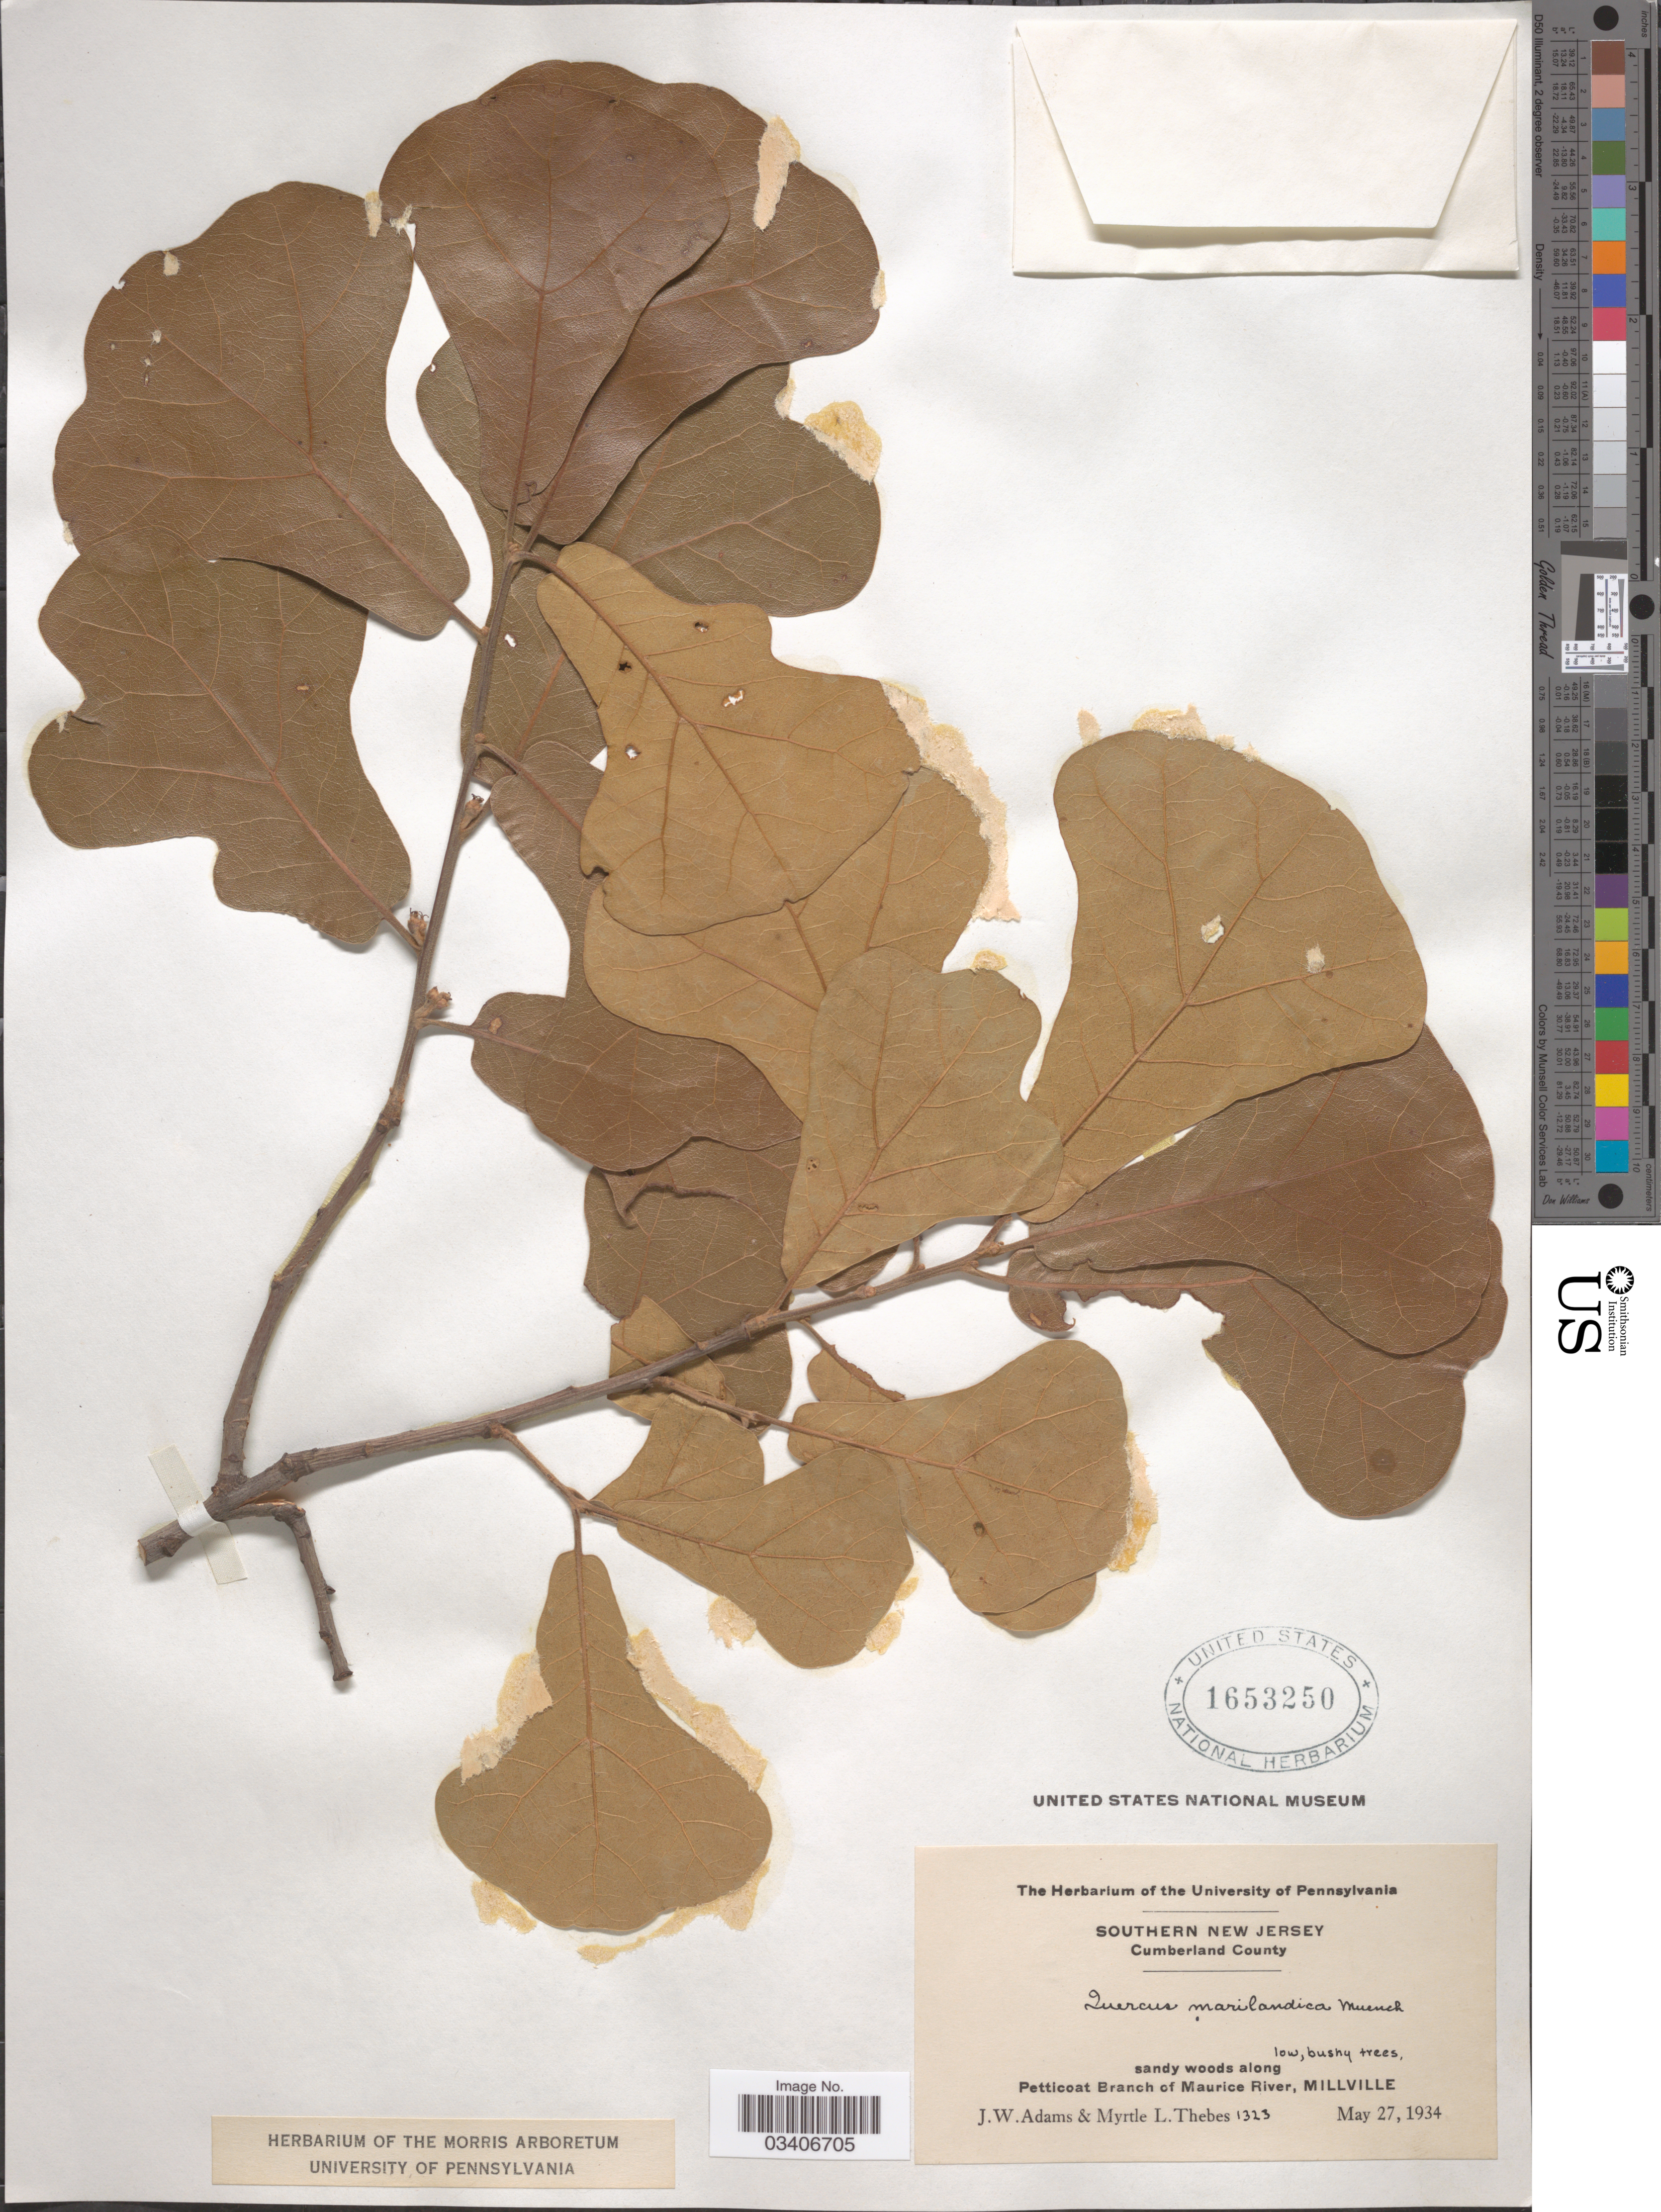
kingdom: Plantae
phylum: Tracheophyta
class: Magnoliopsida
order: Fagales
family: Fagaceae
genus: Quercus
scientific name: Quercus marilandica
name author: (L.) Münchh.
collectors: J. Adams & M. Thebes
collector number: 1323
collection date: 1934-05-27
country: United States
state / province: New Jersey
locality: Southern New Jersey Cumberland County. Petticoat Branch of Maurice River, Millville.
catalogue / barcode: US 1653250